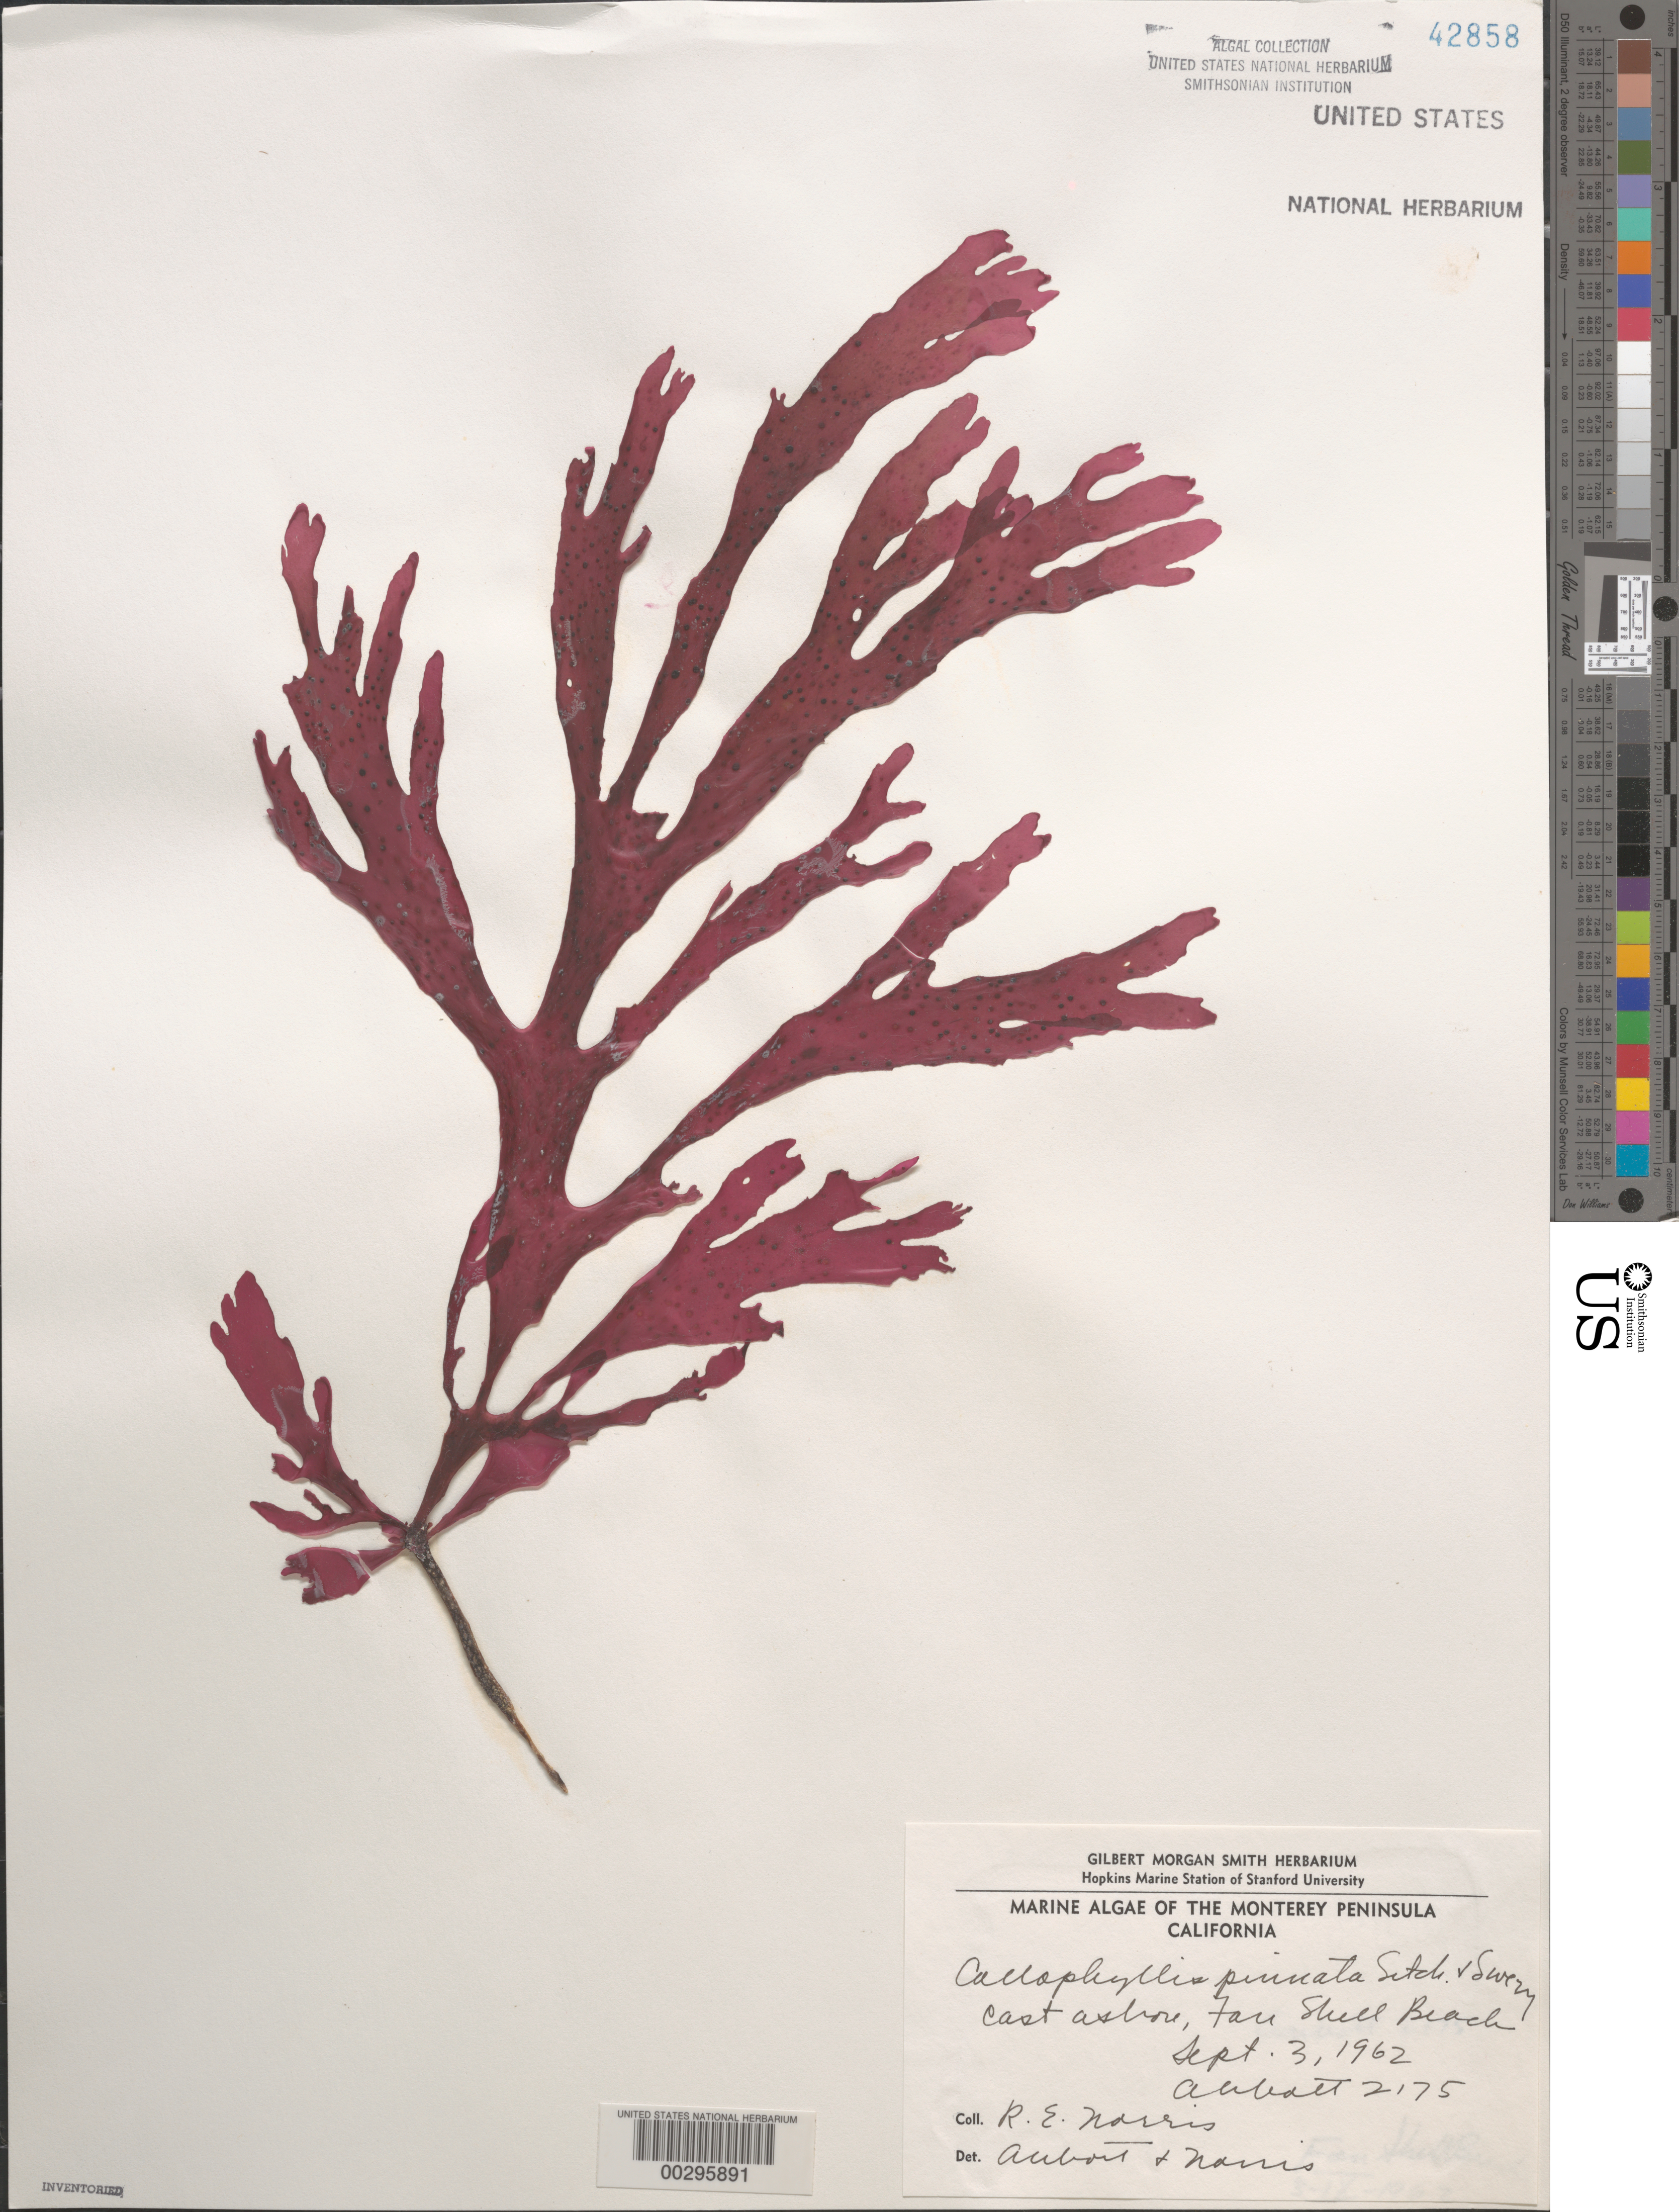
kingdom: Plantae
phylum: Rhodophyta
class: Florideophyceae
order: Gigartinales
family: Kallymeniaceae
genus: Callophyllis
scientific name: Callophyllis pinnata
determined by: Abbott, I. A.; Norris, R. E.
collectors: R. E. Norris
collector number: IAA 2175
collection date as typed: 03 Sep 1962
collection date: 1962-09-03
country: United States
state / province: California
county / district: Monterey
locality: Fan Shell Beach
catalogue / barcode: US 42858